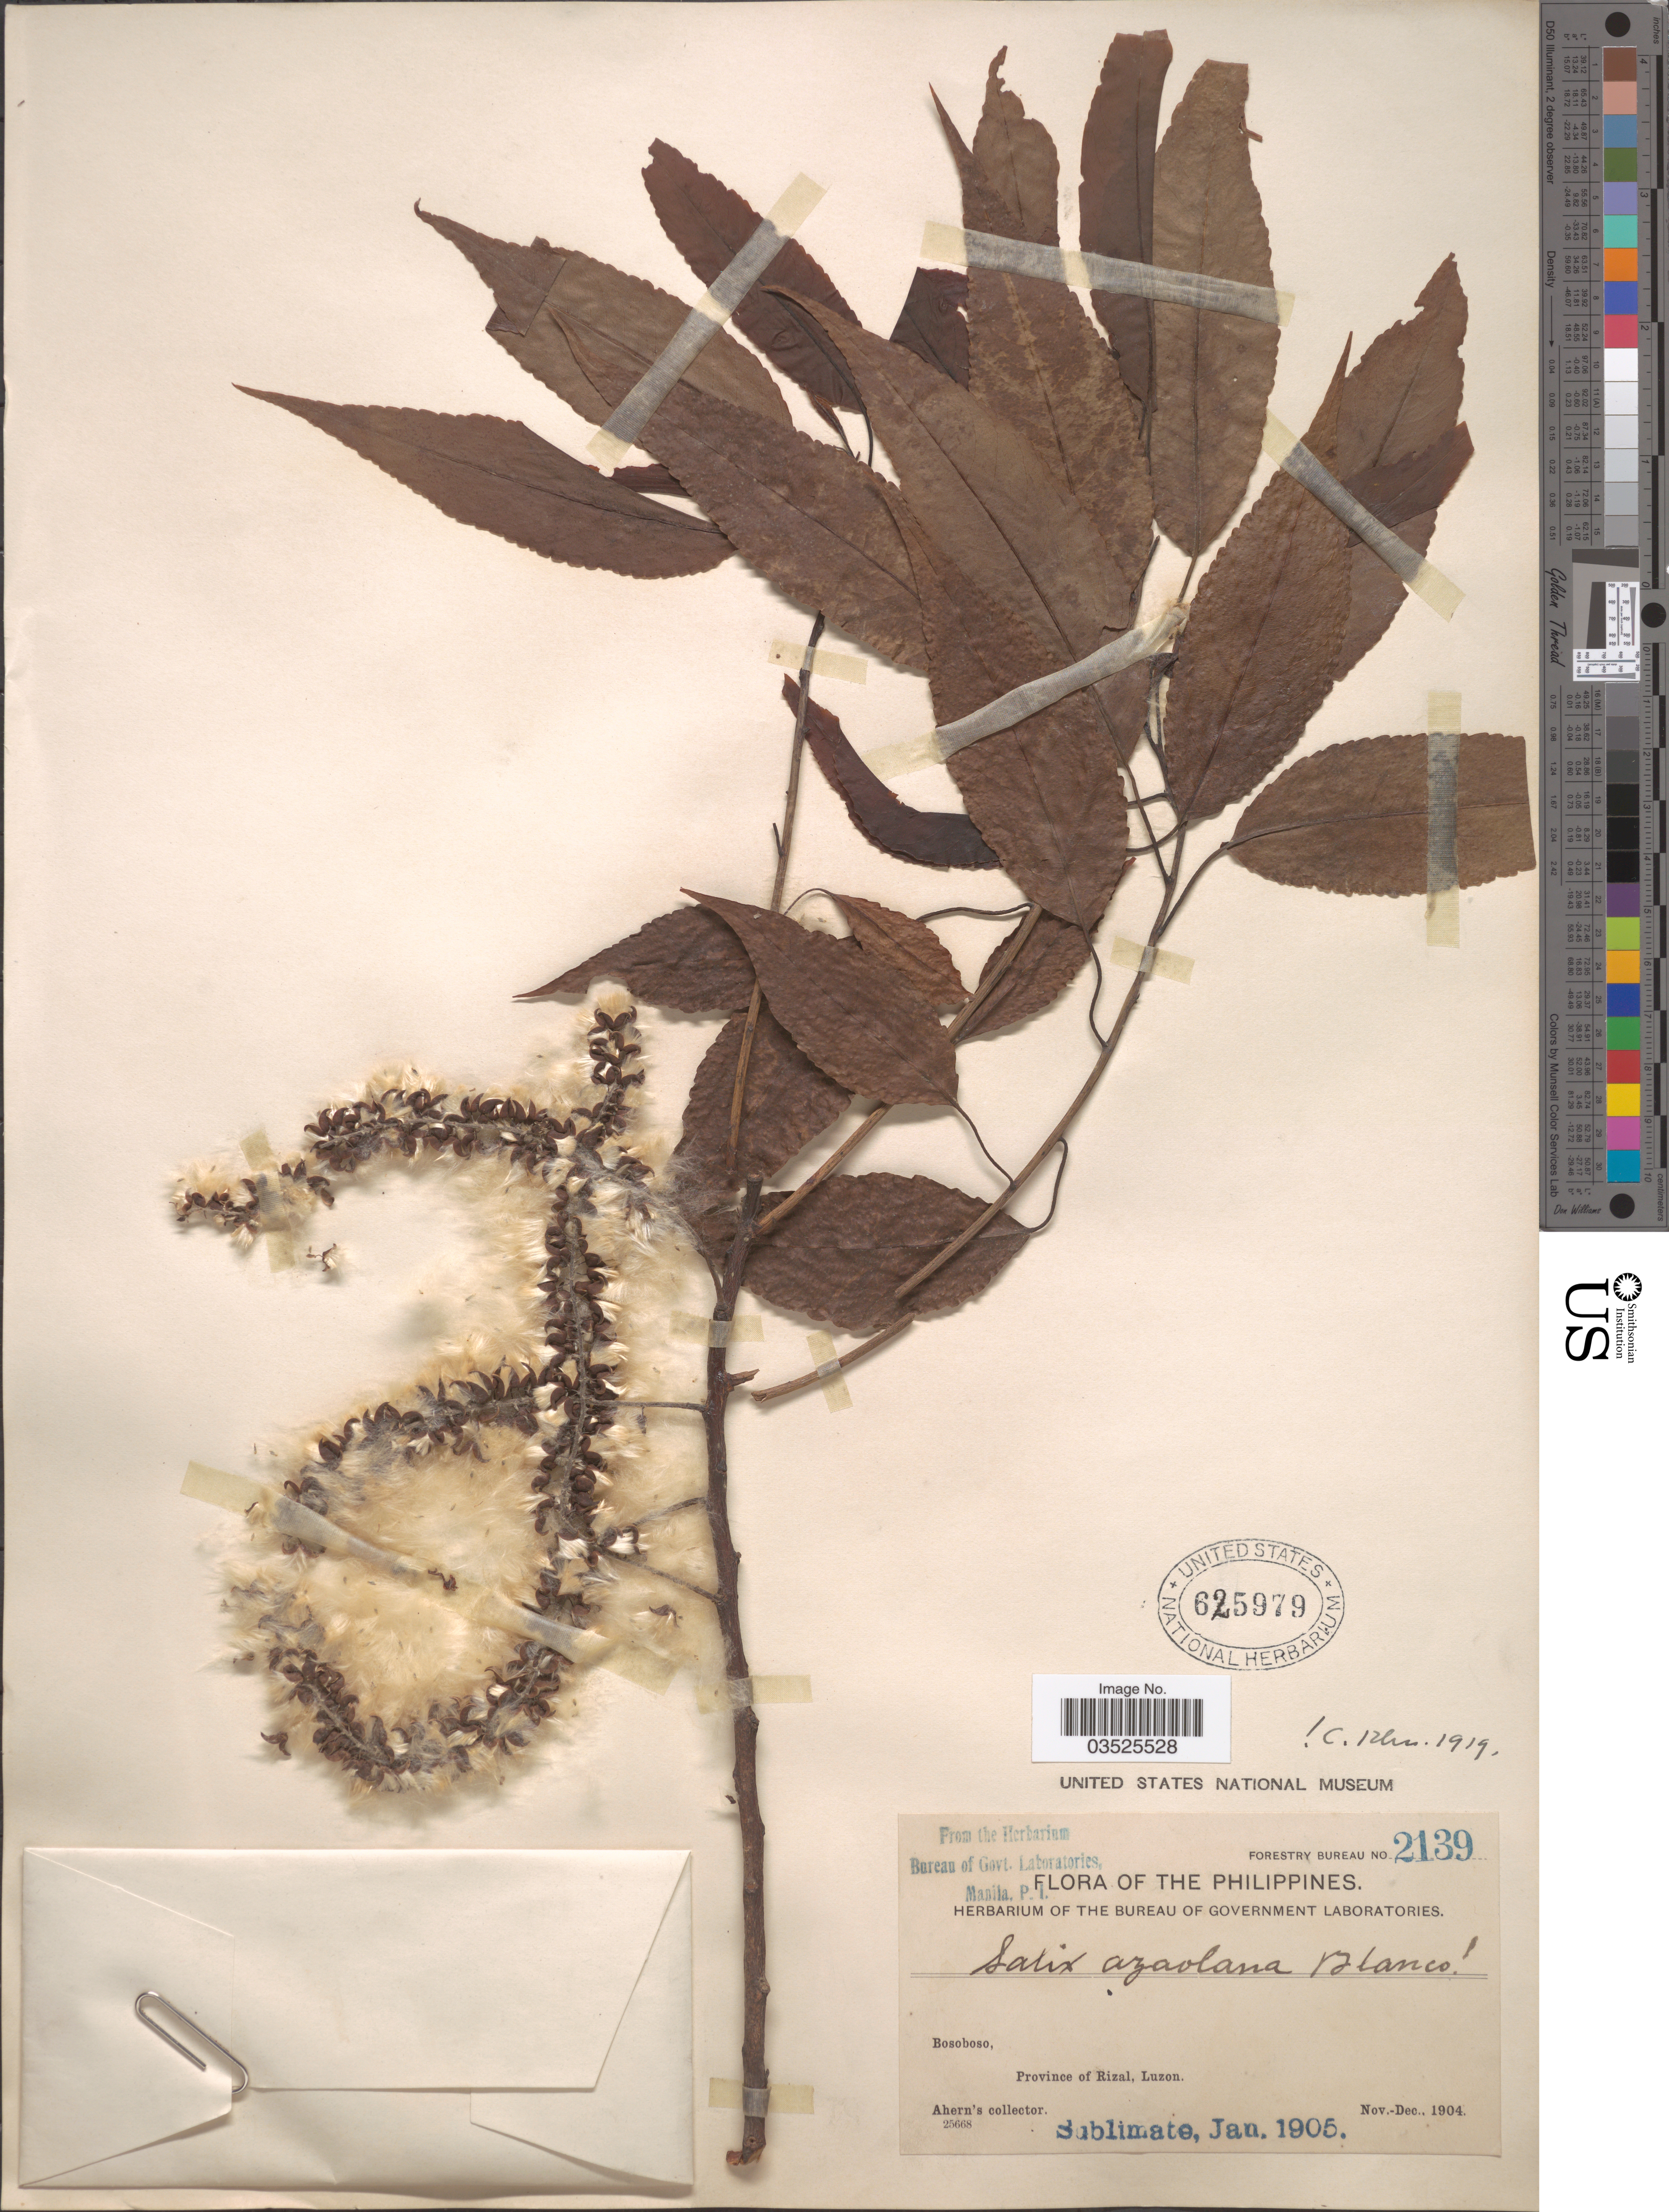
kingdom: Plantae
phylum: Tracheophyta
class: Magnoliopsida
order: Malpighiales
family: Salicaceae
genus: Salix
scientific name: Salix tetrasperma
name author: Roxb.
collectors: Ahern's collector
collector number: Forestry Bureau 2139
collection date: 1904-11/1904-12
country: Philippines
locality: Bosoboso, Province of Rizal, Luzon.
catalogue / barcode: US 625979